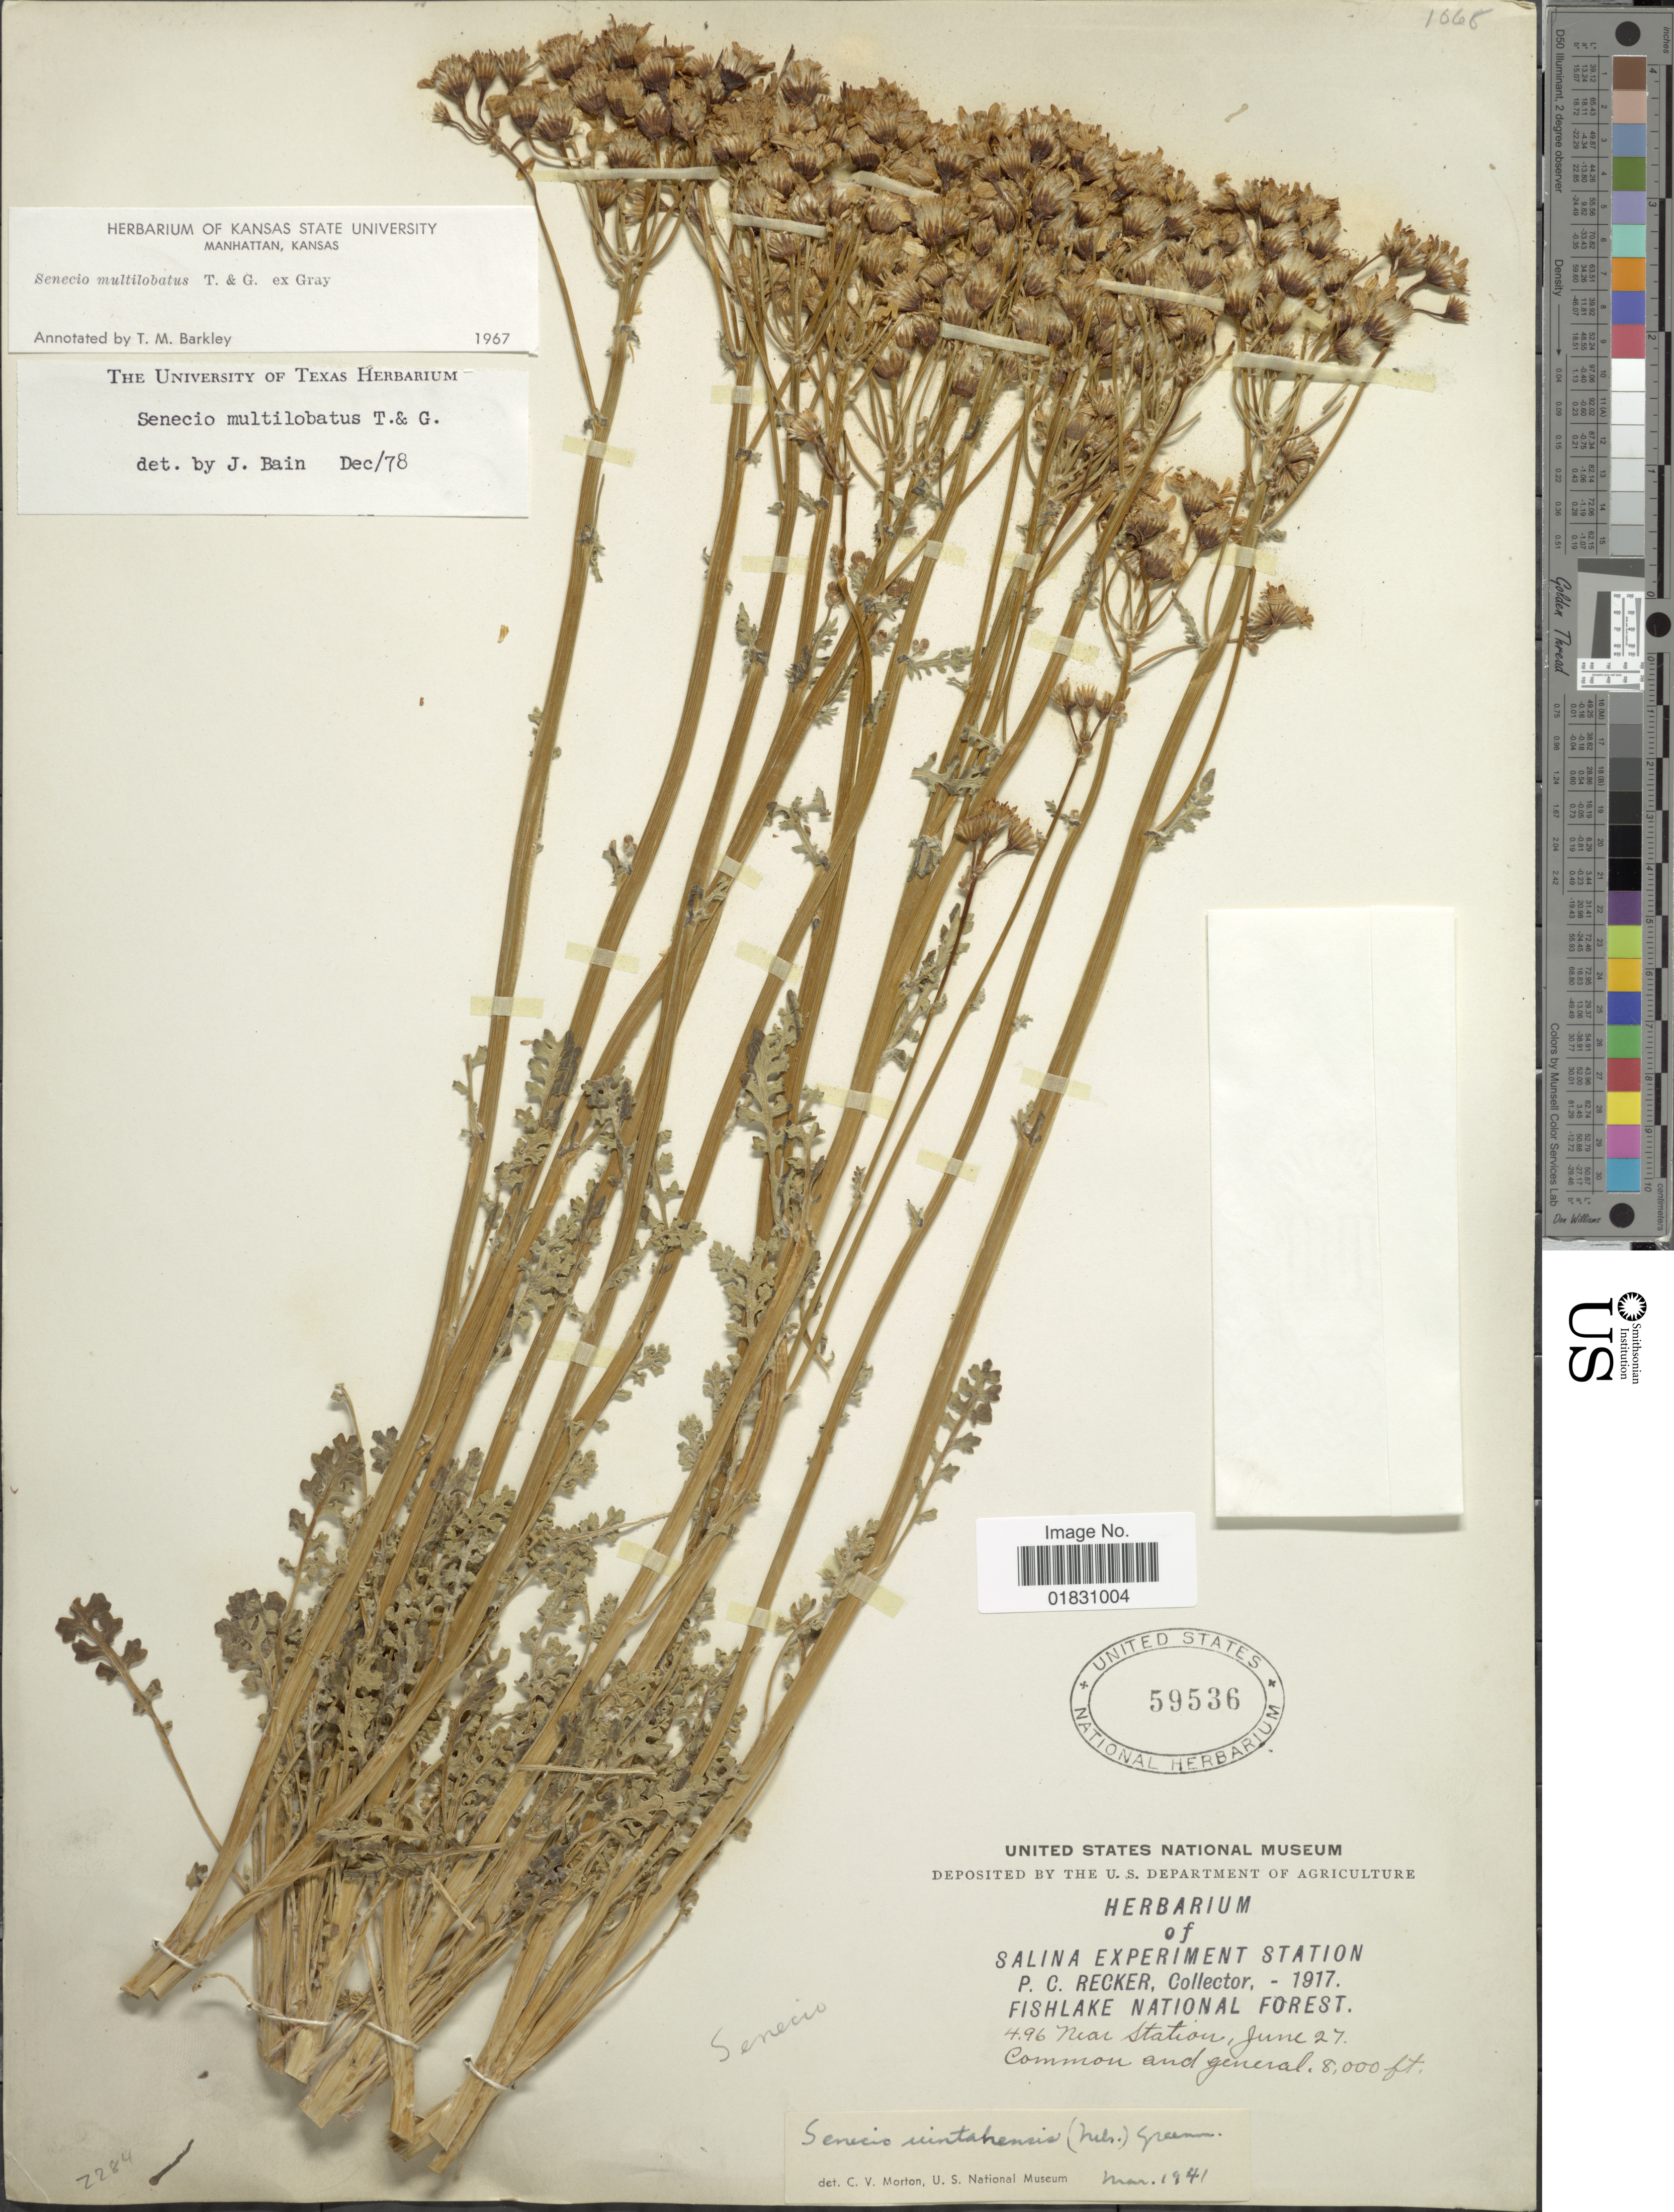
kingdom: Plantae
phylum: Tracheophyta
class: Magnoliopsida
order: Asterales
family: Asteraceae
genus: Packera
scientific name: Packera multilobata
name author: (Torr. & A. Gray) W.A. Weber & Á. Löve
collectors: P. Recker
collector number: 496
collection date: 1917-06-27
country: United States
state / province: Utah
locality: Fishlake National Forest, Near Station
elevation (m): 2438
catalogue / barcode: US 59536